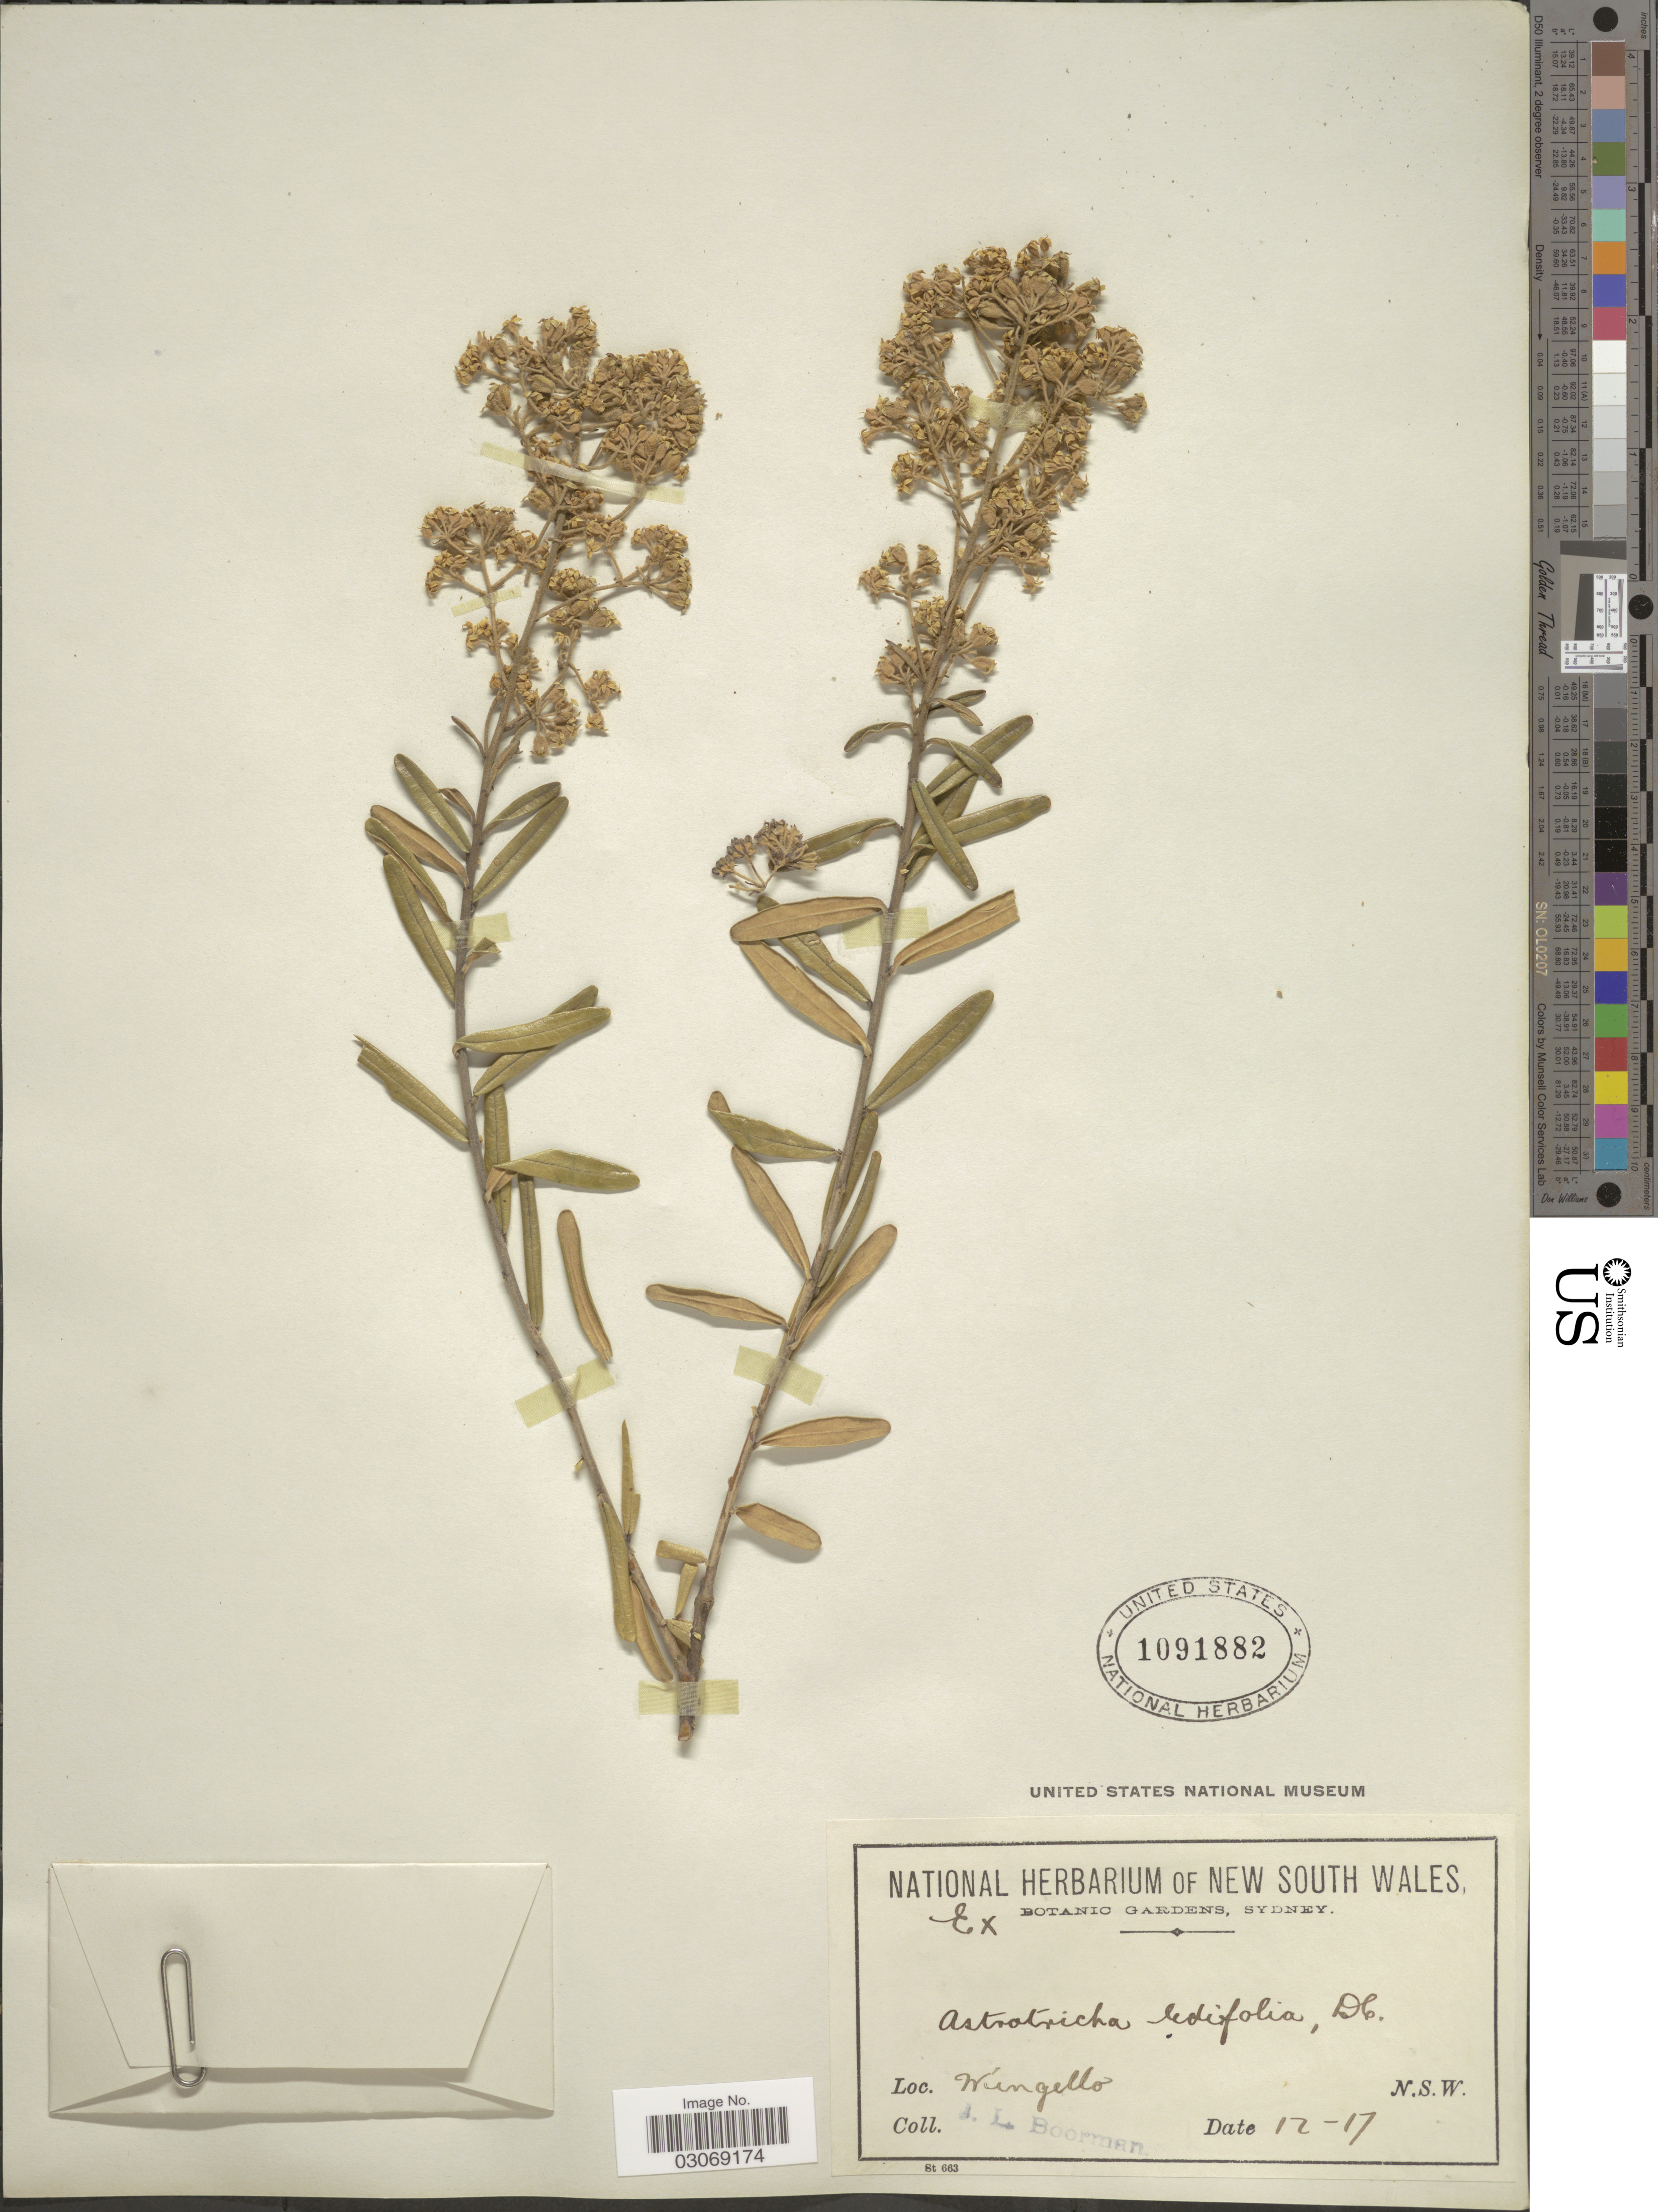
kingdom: Plantae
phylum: Tracheophyta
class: Magnoliopsida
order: Apiales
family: Araliaceae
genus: Astrotricha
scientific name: Astrotricha ledifolia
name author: DC.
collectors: J. Boorman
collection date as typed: Transcribed d/m/y: /12/17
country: Australia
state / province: New South Wales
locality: Wingello.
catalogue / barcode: US 1091882